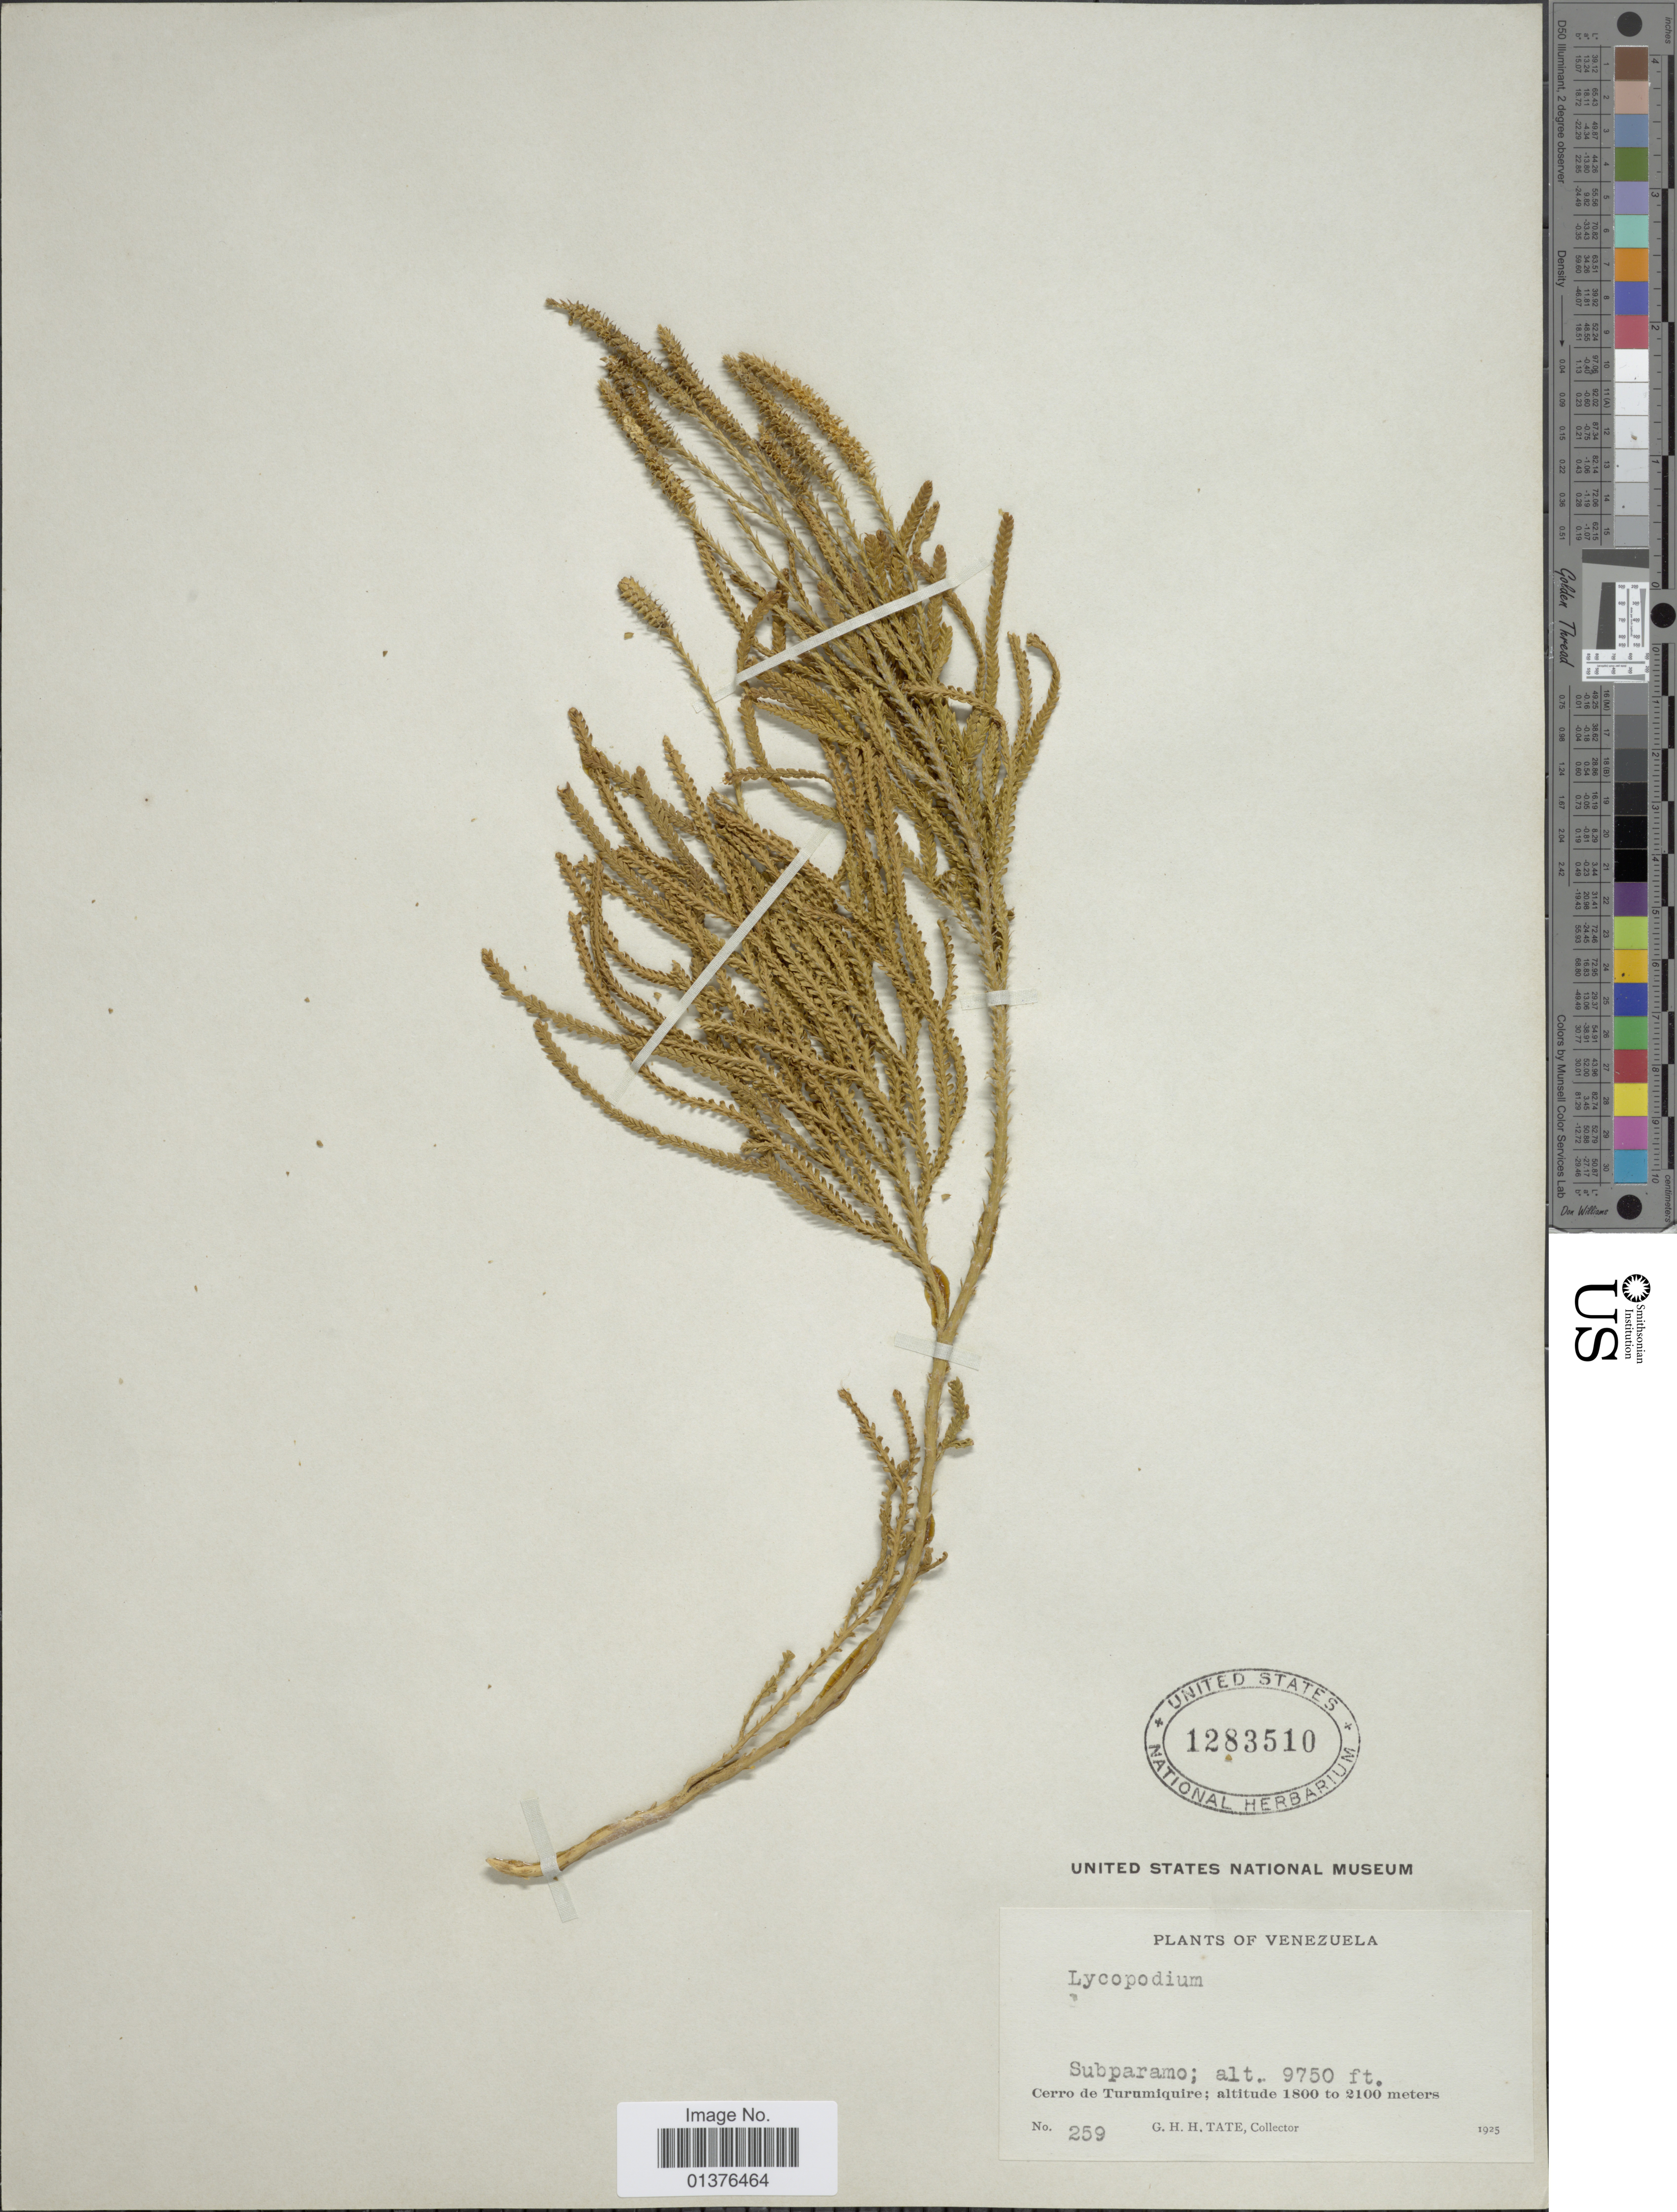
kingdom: Plantae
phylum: Tracheophyta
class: Lycopodiopsida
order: Lycopodiales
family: Lycopodiaceae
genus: Diphasium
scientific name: Diphasium jussiaei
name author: (Desv.) C. Presl ex Rothm.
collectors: G. Tate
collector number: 259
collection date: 1925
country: Venezuela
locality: Cerro de Turumiquire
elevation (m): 1800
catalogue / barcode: US 1283510